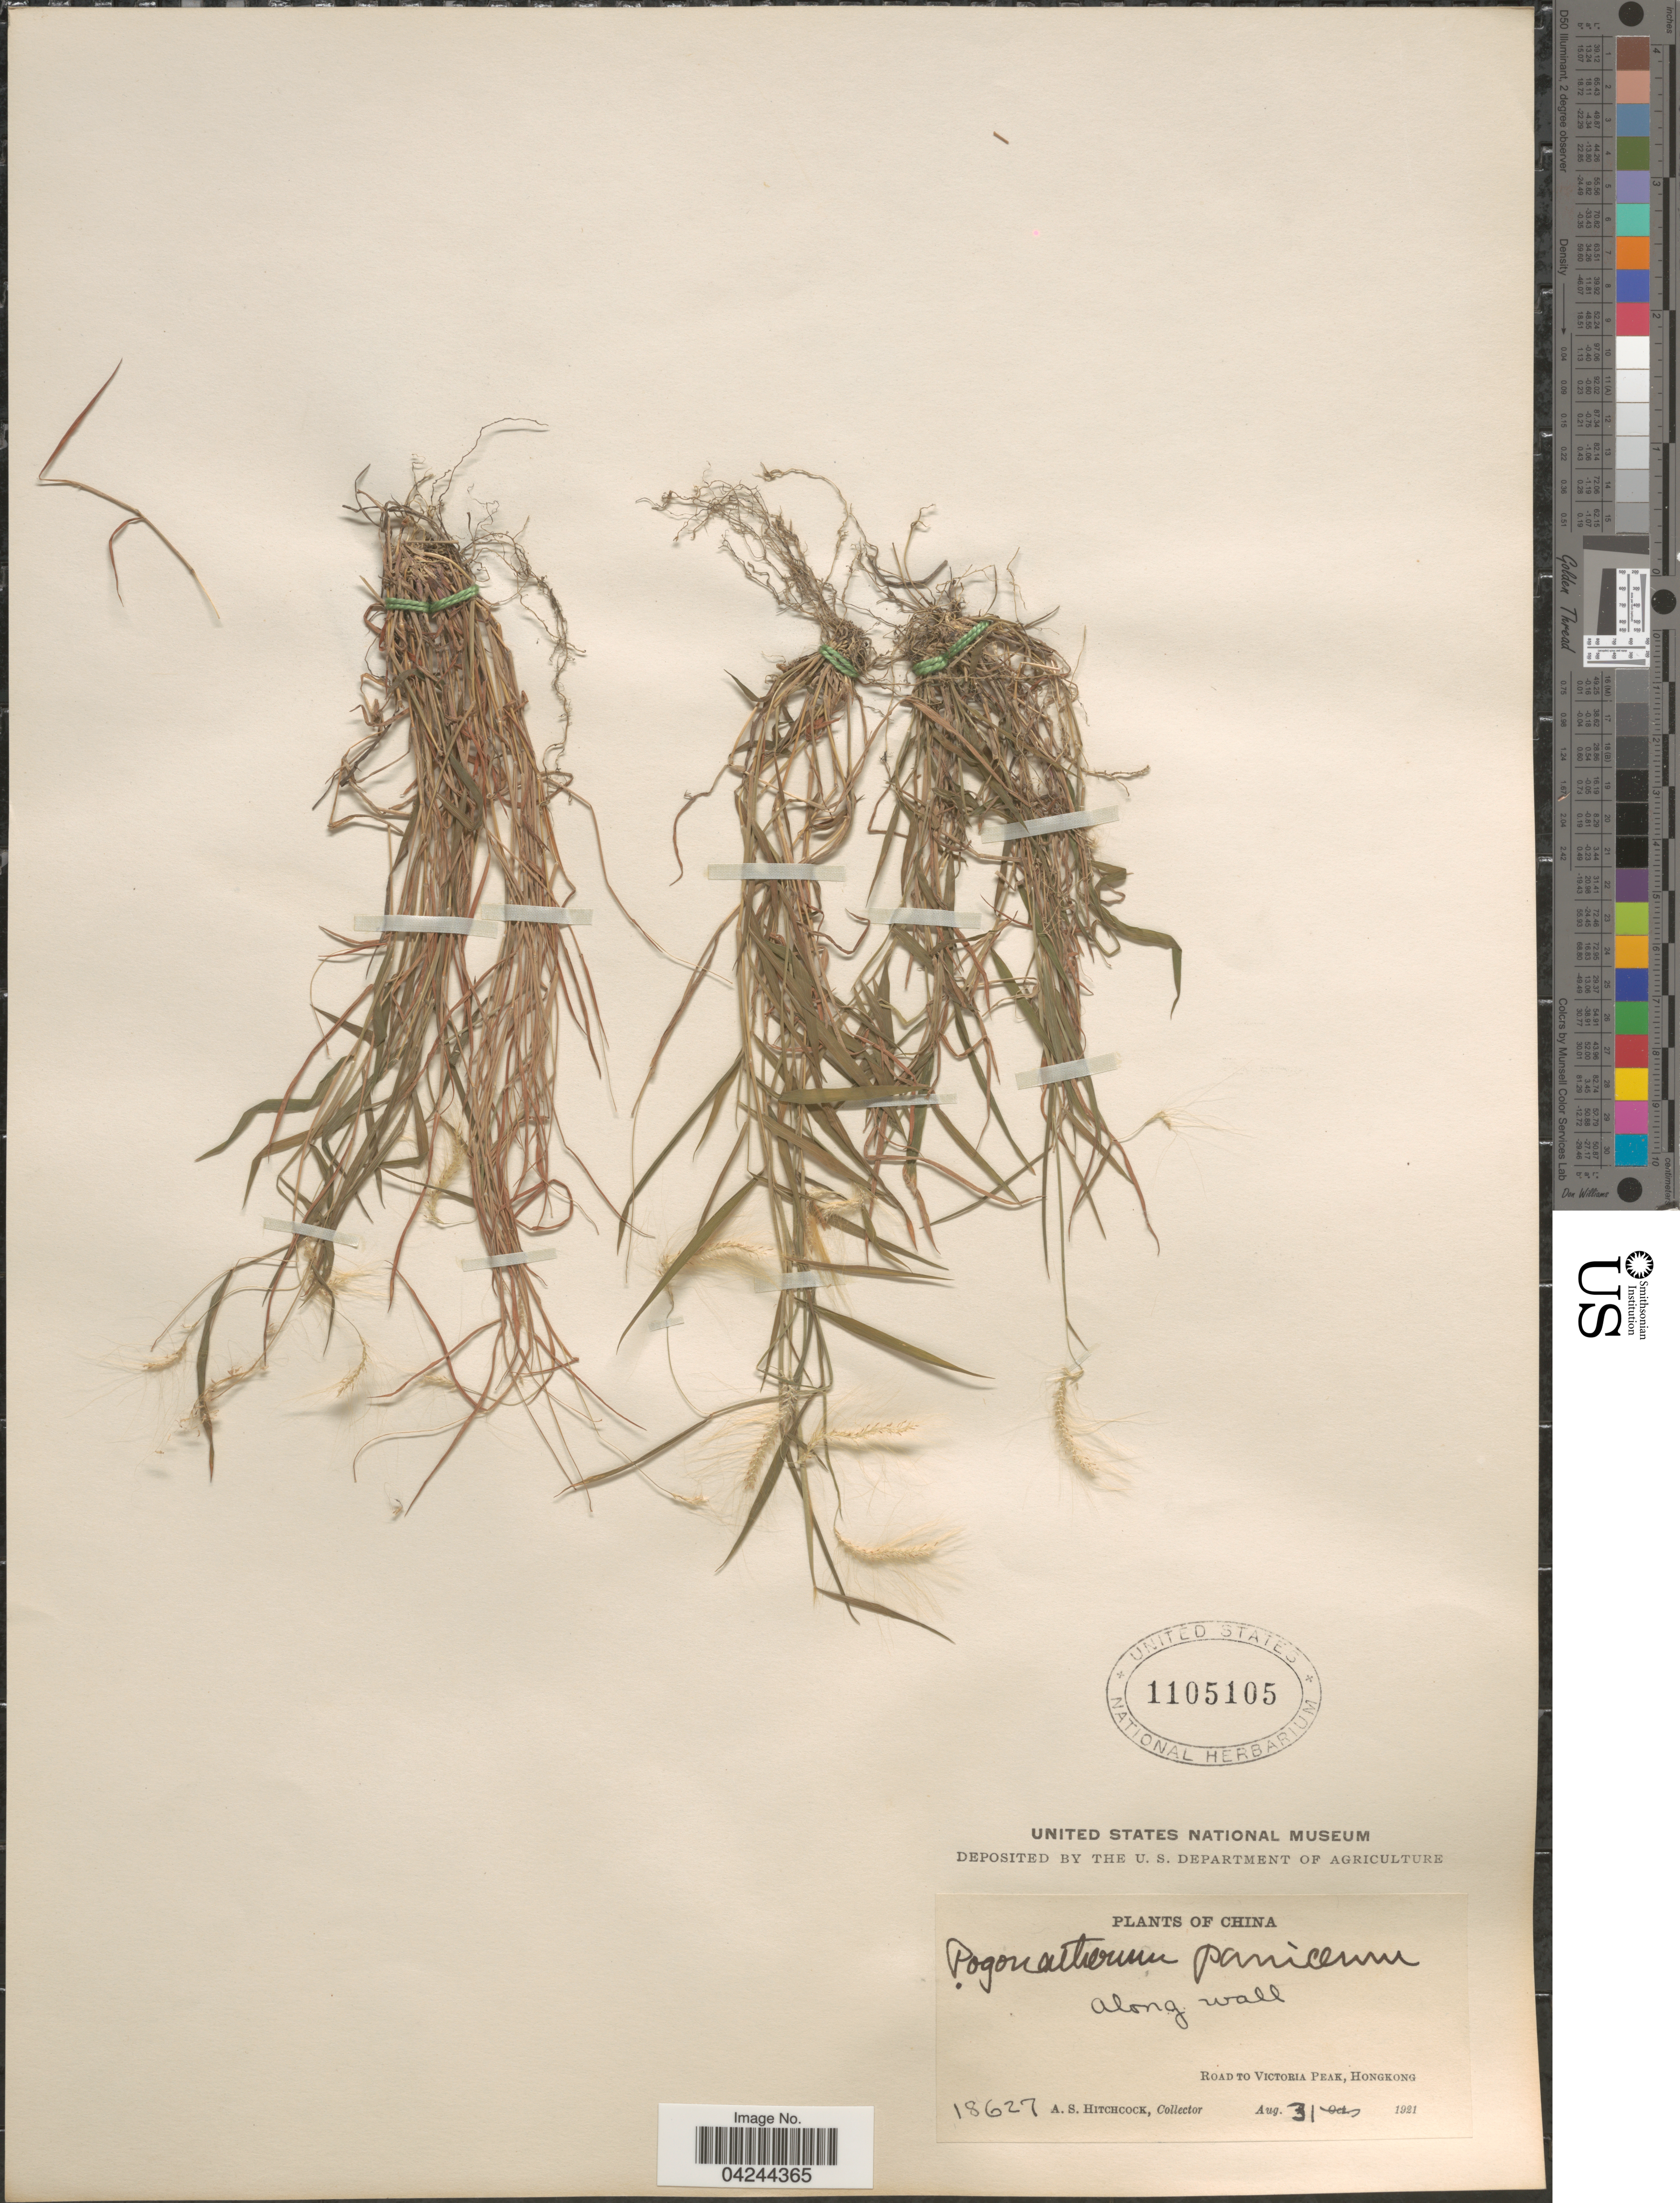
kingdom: Plantae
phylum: Tracheophyta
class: Liliopsida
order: Poales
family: Poaceae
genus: Pogonatherum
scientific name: Pogonatherum crinitum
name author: (Thunb.) Kunth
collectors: A. S. Hitchcock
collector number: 18627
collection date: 1921-08-31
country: China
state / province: Hong Kong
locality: Road to Victoria Peak, Hongkong.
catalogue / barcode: US 1105105